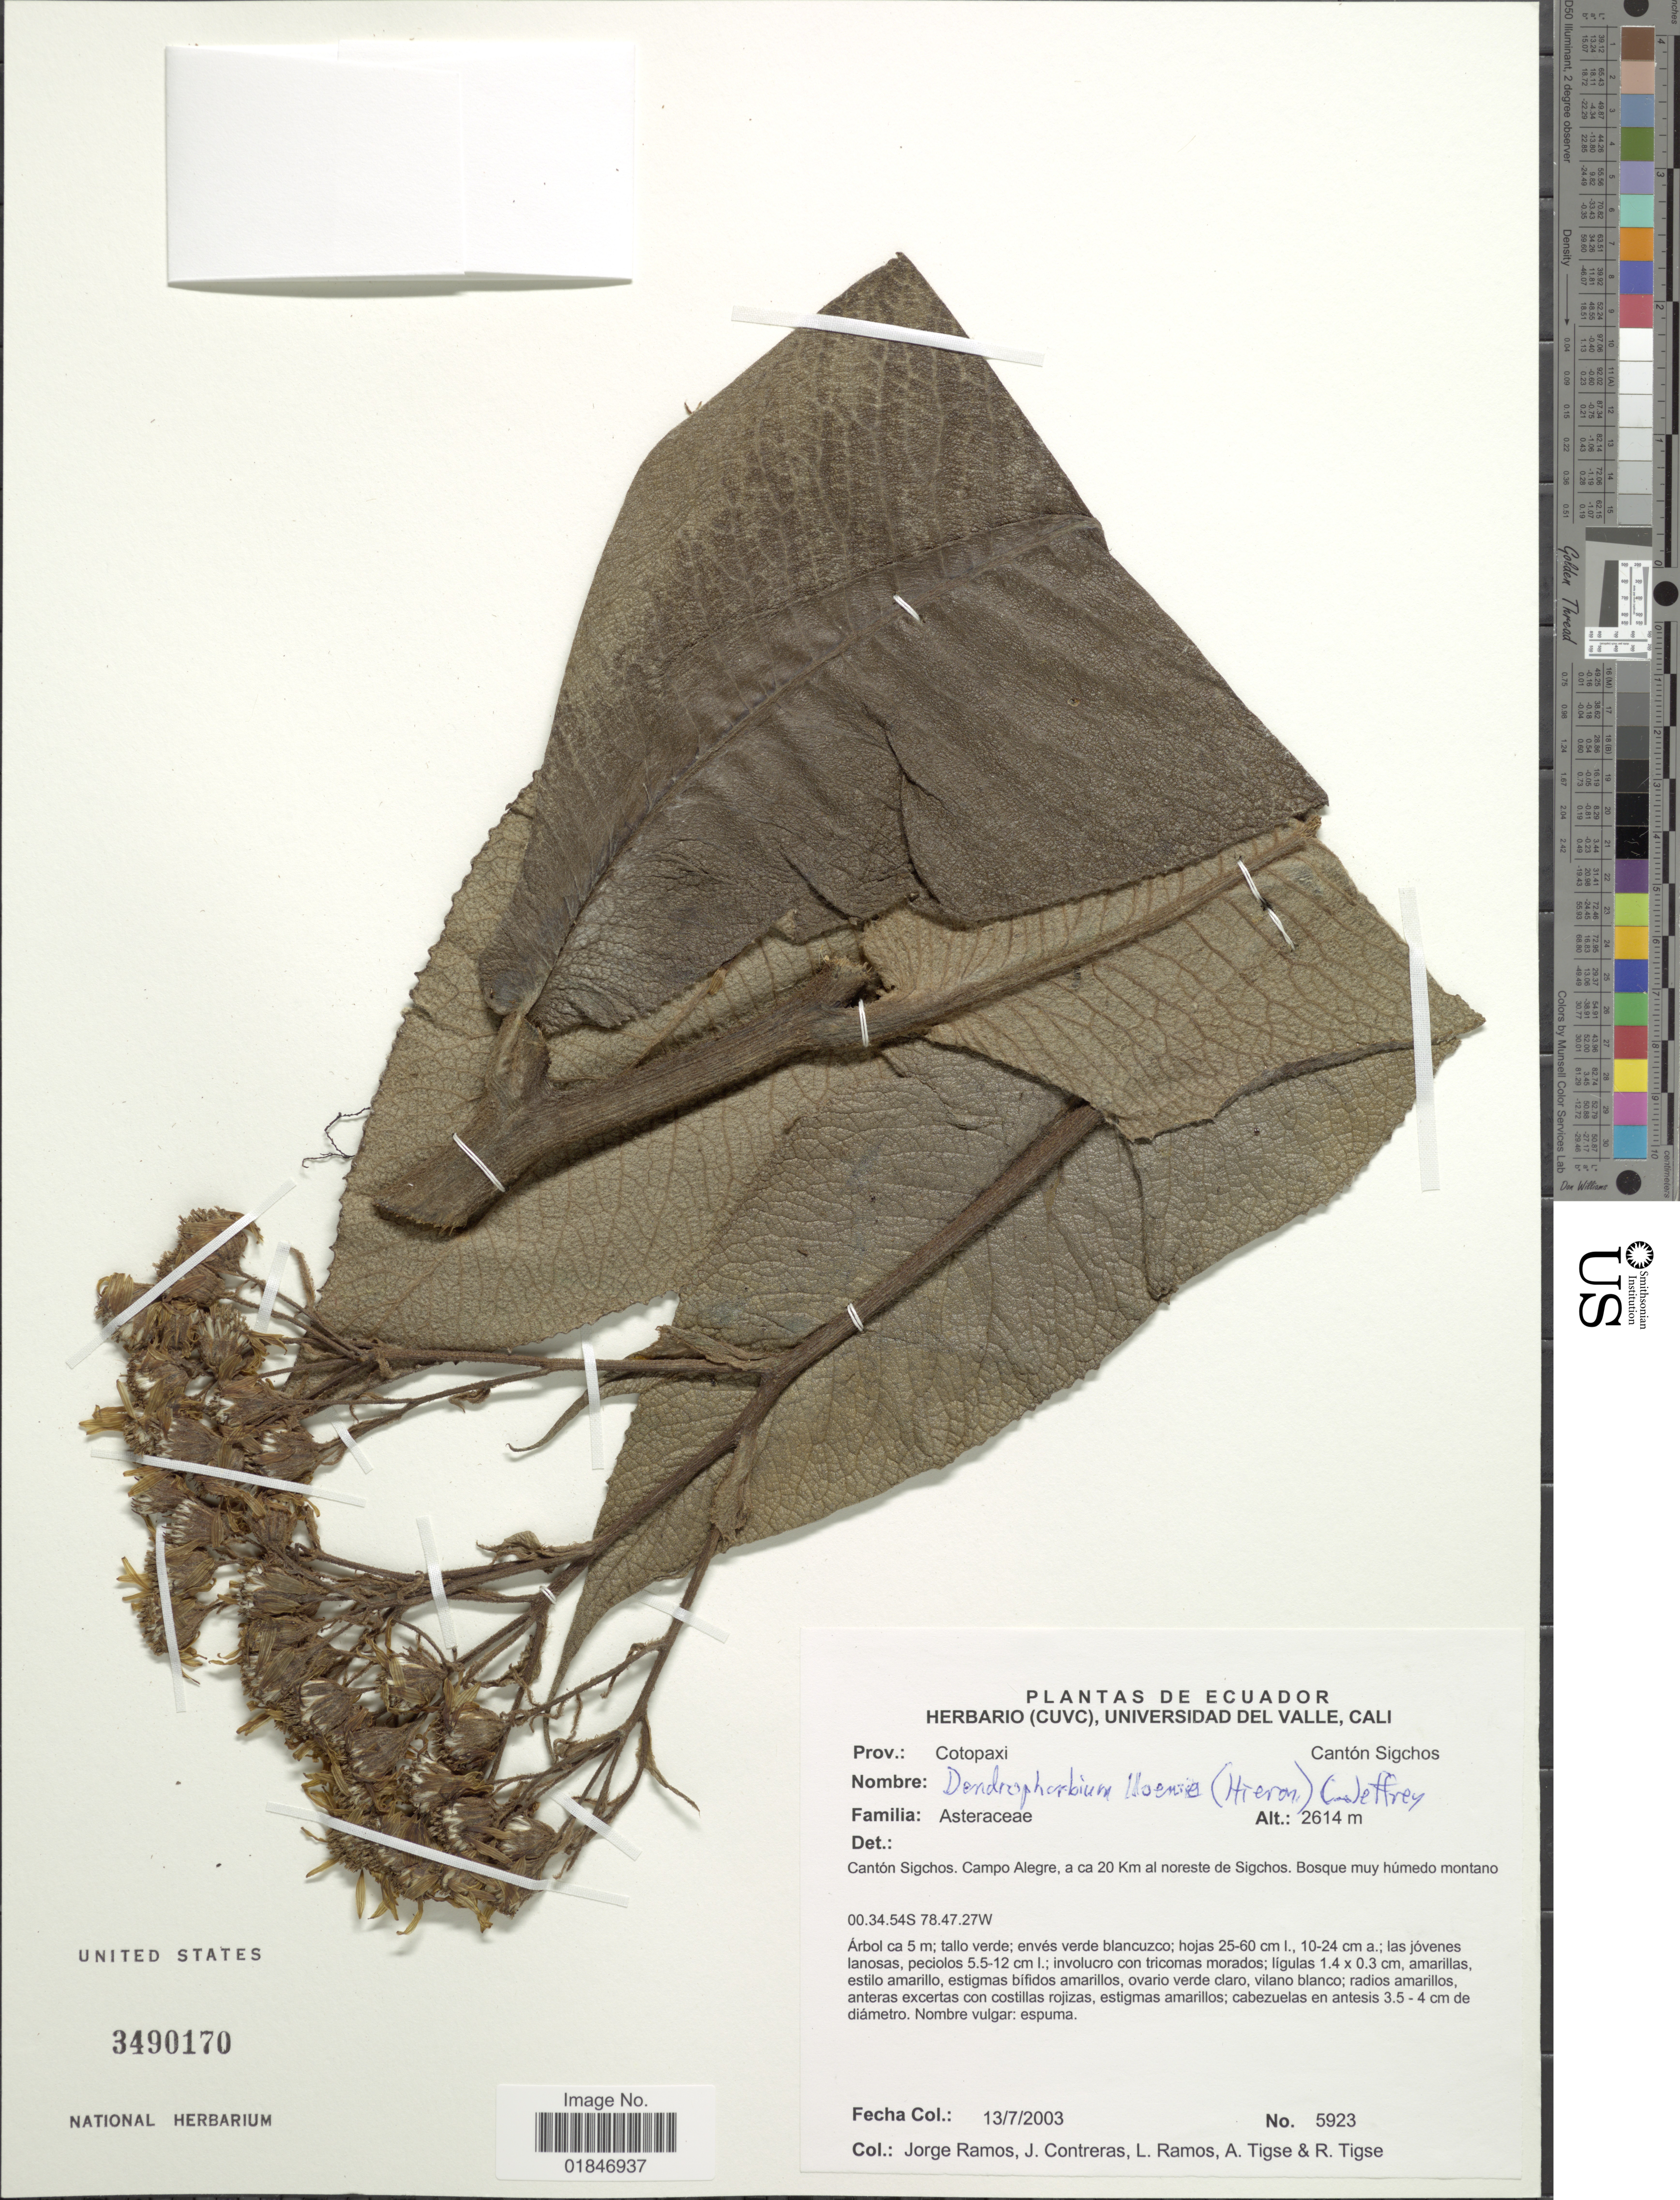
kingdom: Plantae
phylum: Tracheophyta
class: Magnoliopsida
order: Asterales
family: Asteraceae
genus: Dendrophorbium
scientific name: Dendrophorbium iloense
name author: (Hieron.) C. Jeffrey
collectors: J. Ramos, J. Contreras, L. Ramos, A. Tigse & R. Tigse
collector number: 5923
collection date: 2003-07-13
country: Ecuador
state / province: Cotopaxi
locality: Prov. Cotopaxi. Canton Sigchos. Canton Sichos, Campo Alegre, a ca 20 km al Noreste de Sigchos.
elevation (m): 2614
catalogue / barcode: US 3490170